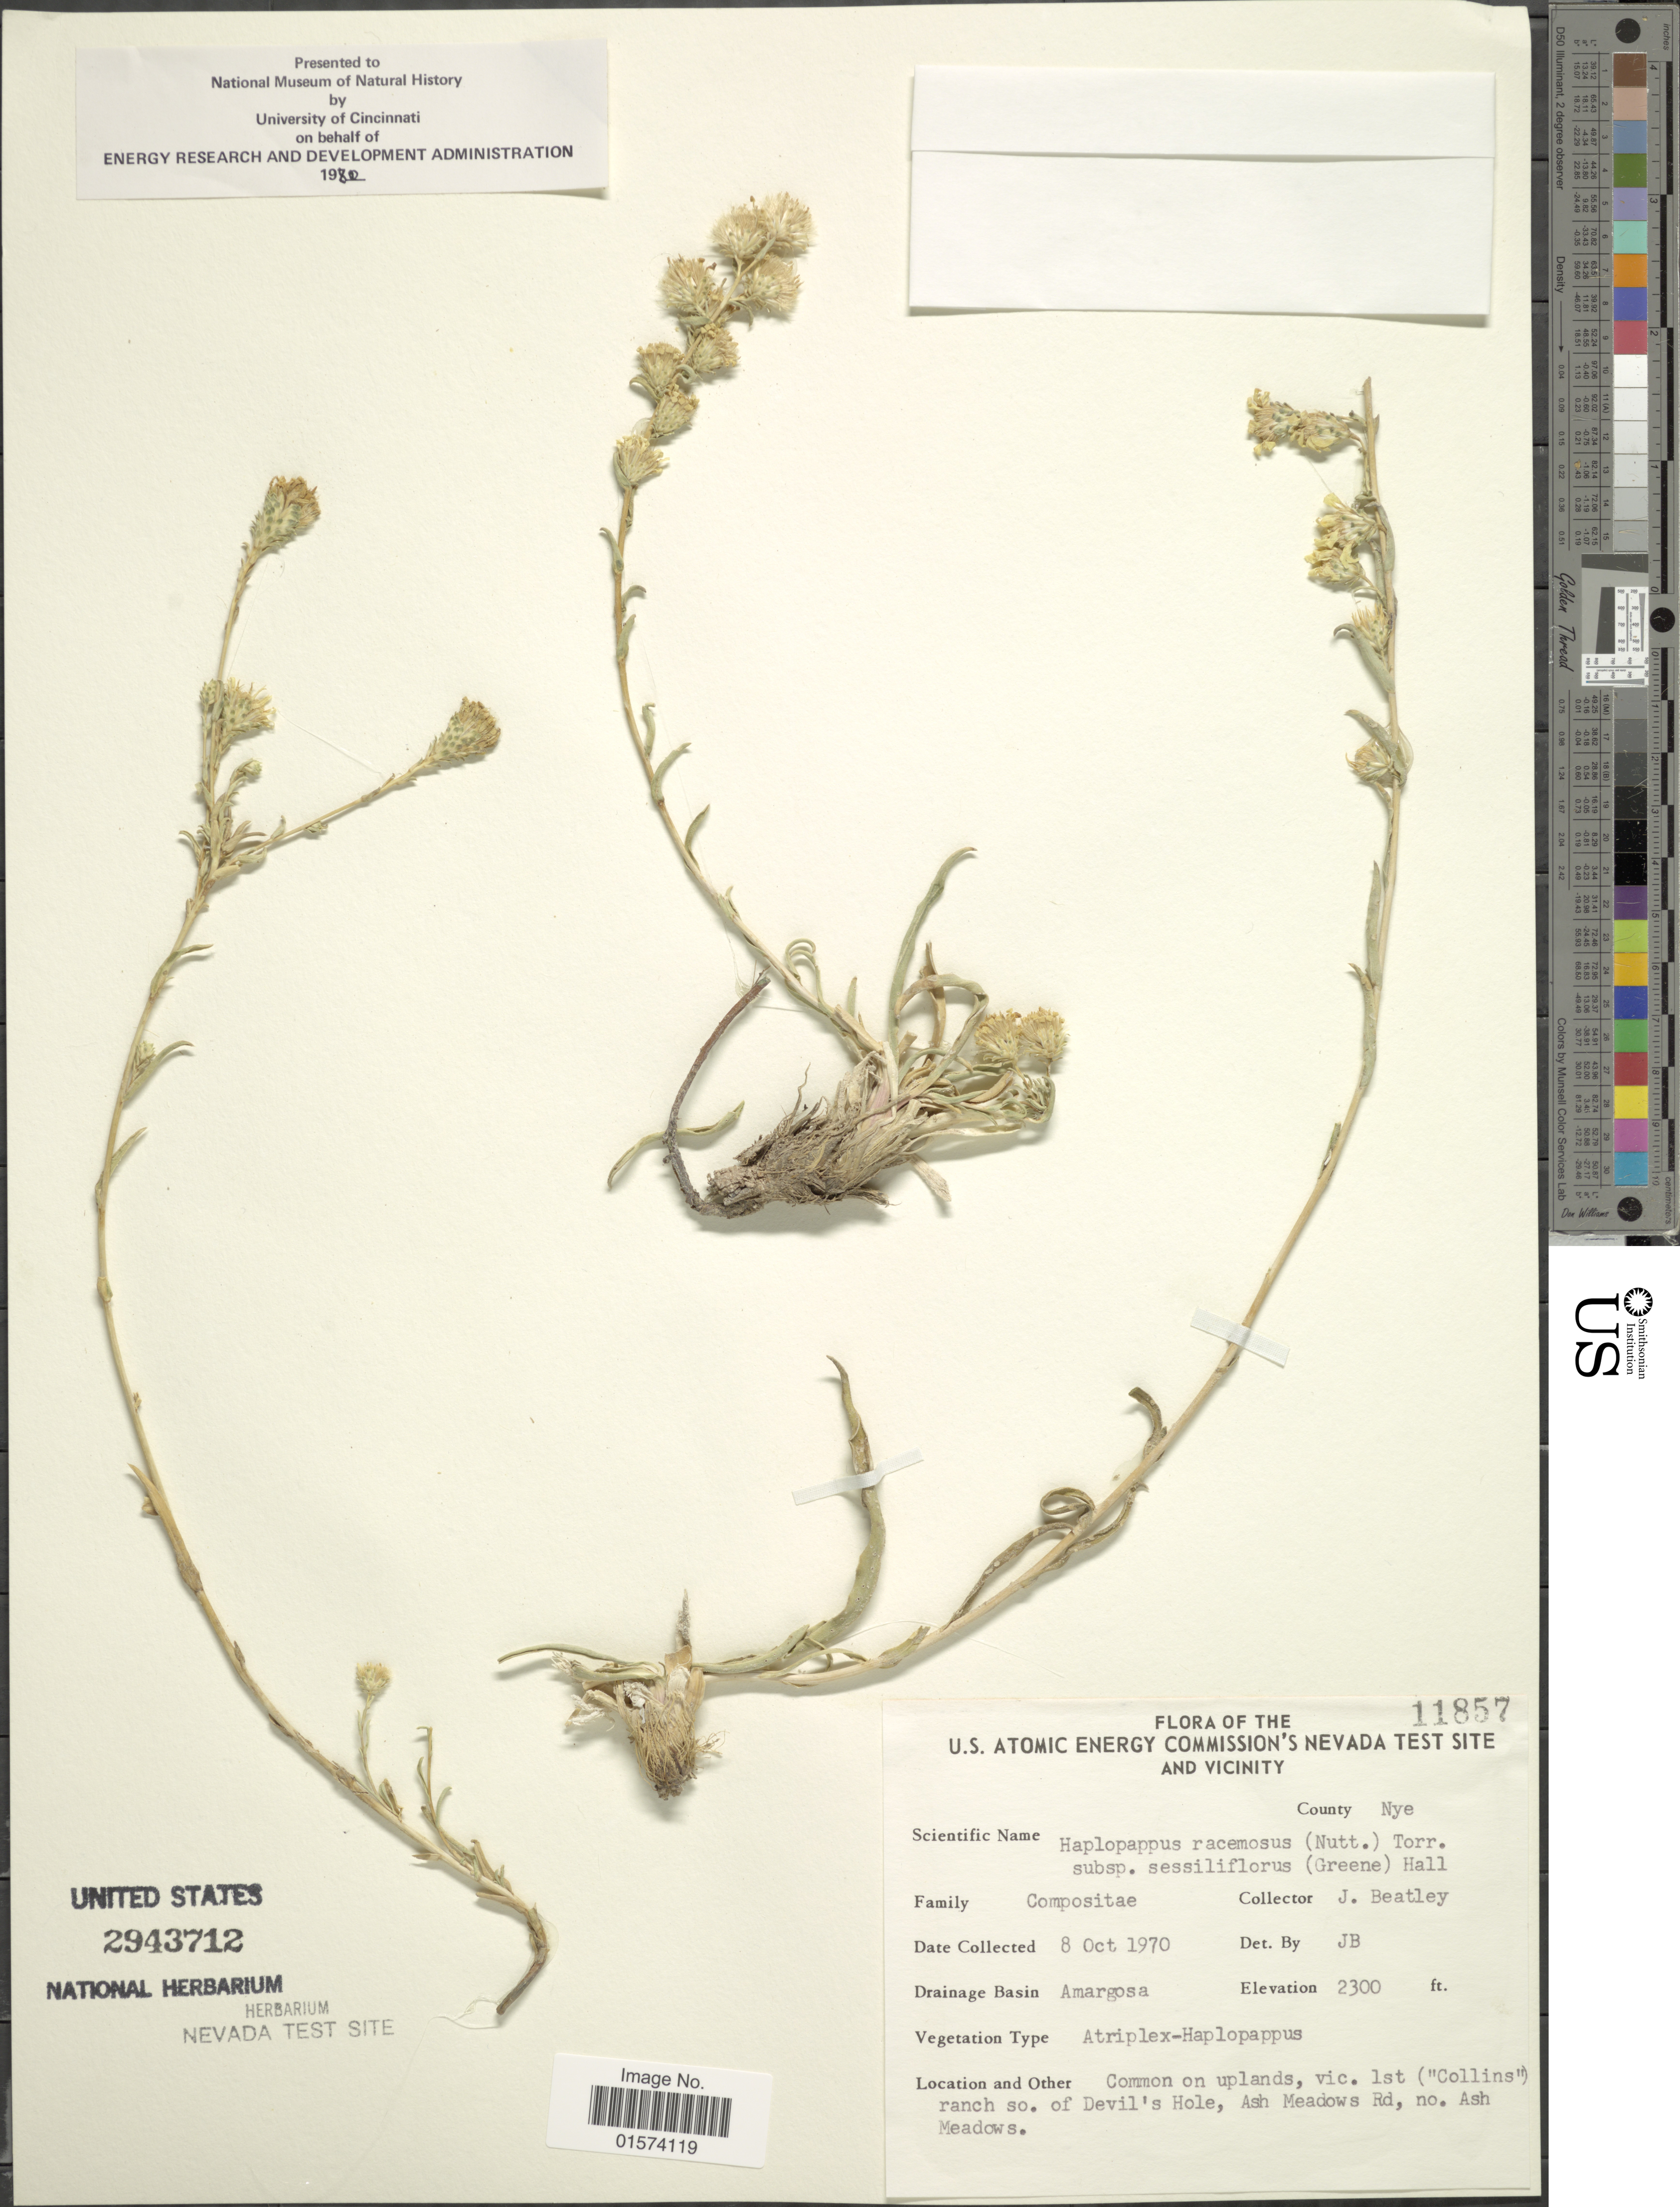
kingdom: Plantae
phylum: Tracheophyta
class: Magnoliopsida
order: Asterales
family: Asteraceae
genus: Pyrrocoma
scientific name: Pyrrocoma racemosa var. glomerata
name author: (Nutt.) H.C. Hall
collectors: J. C. Beatley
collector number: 11857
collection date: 1970-10-08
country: United States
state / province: Nevada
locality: U.S. Atomic Energy Commission's Nevada Test Site and Vicinity, County Nye, common on uplands, vic. 1st ("Collins") ranch so. of Devil's Hole, Ash Meadows Rd, no Ash Meadows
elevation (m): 701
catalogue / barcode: US 2943712